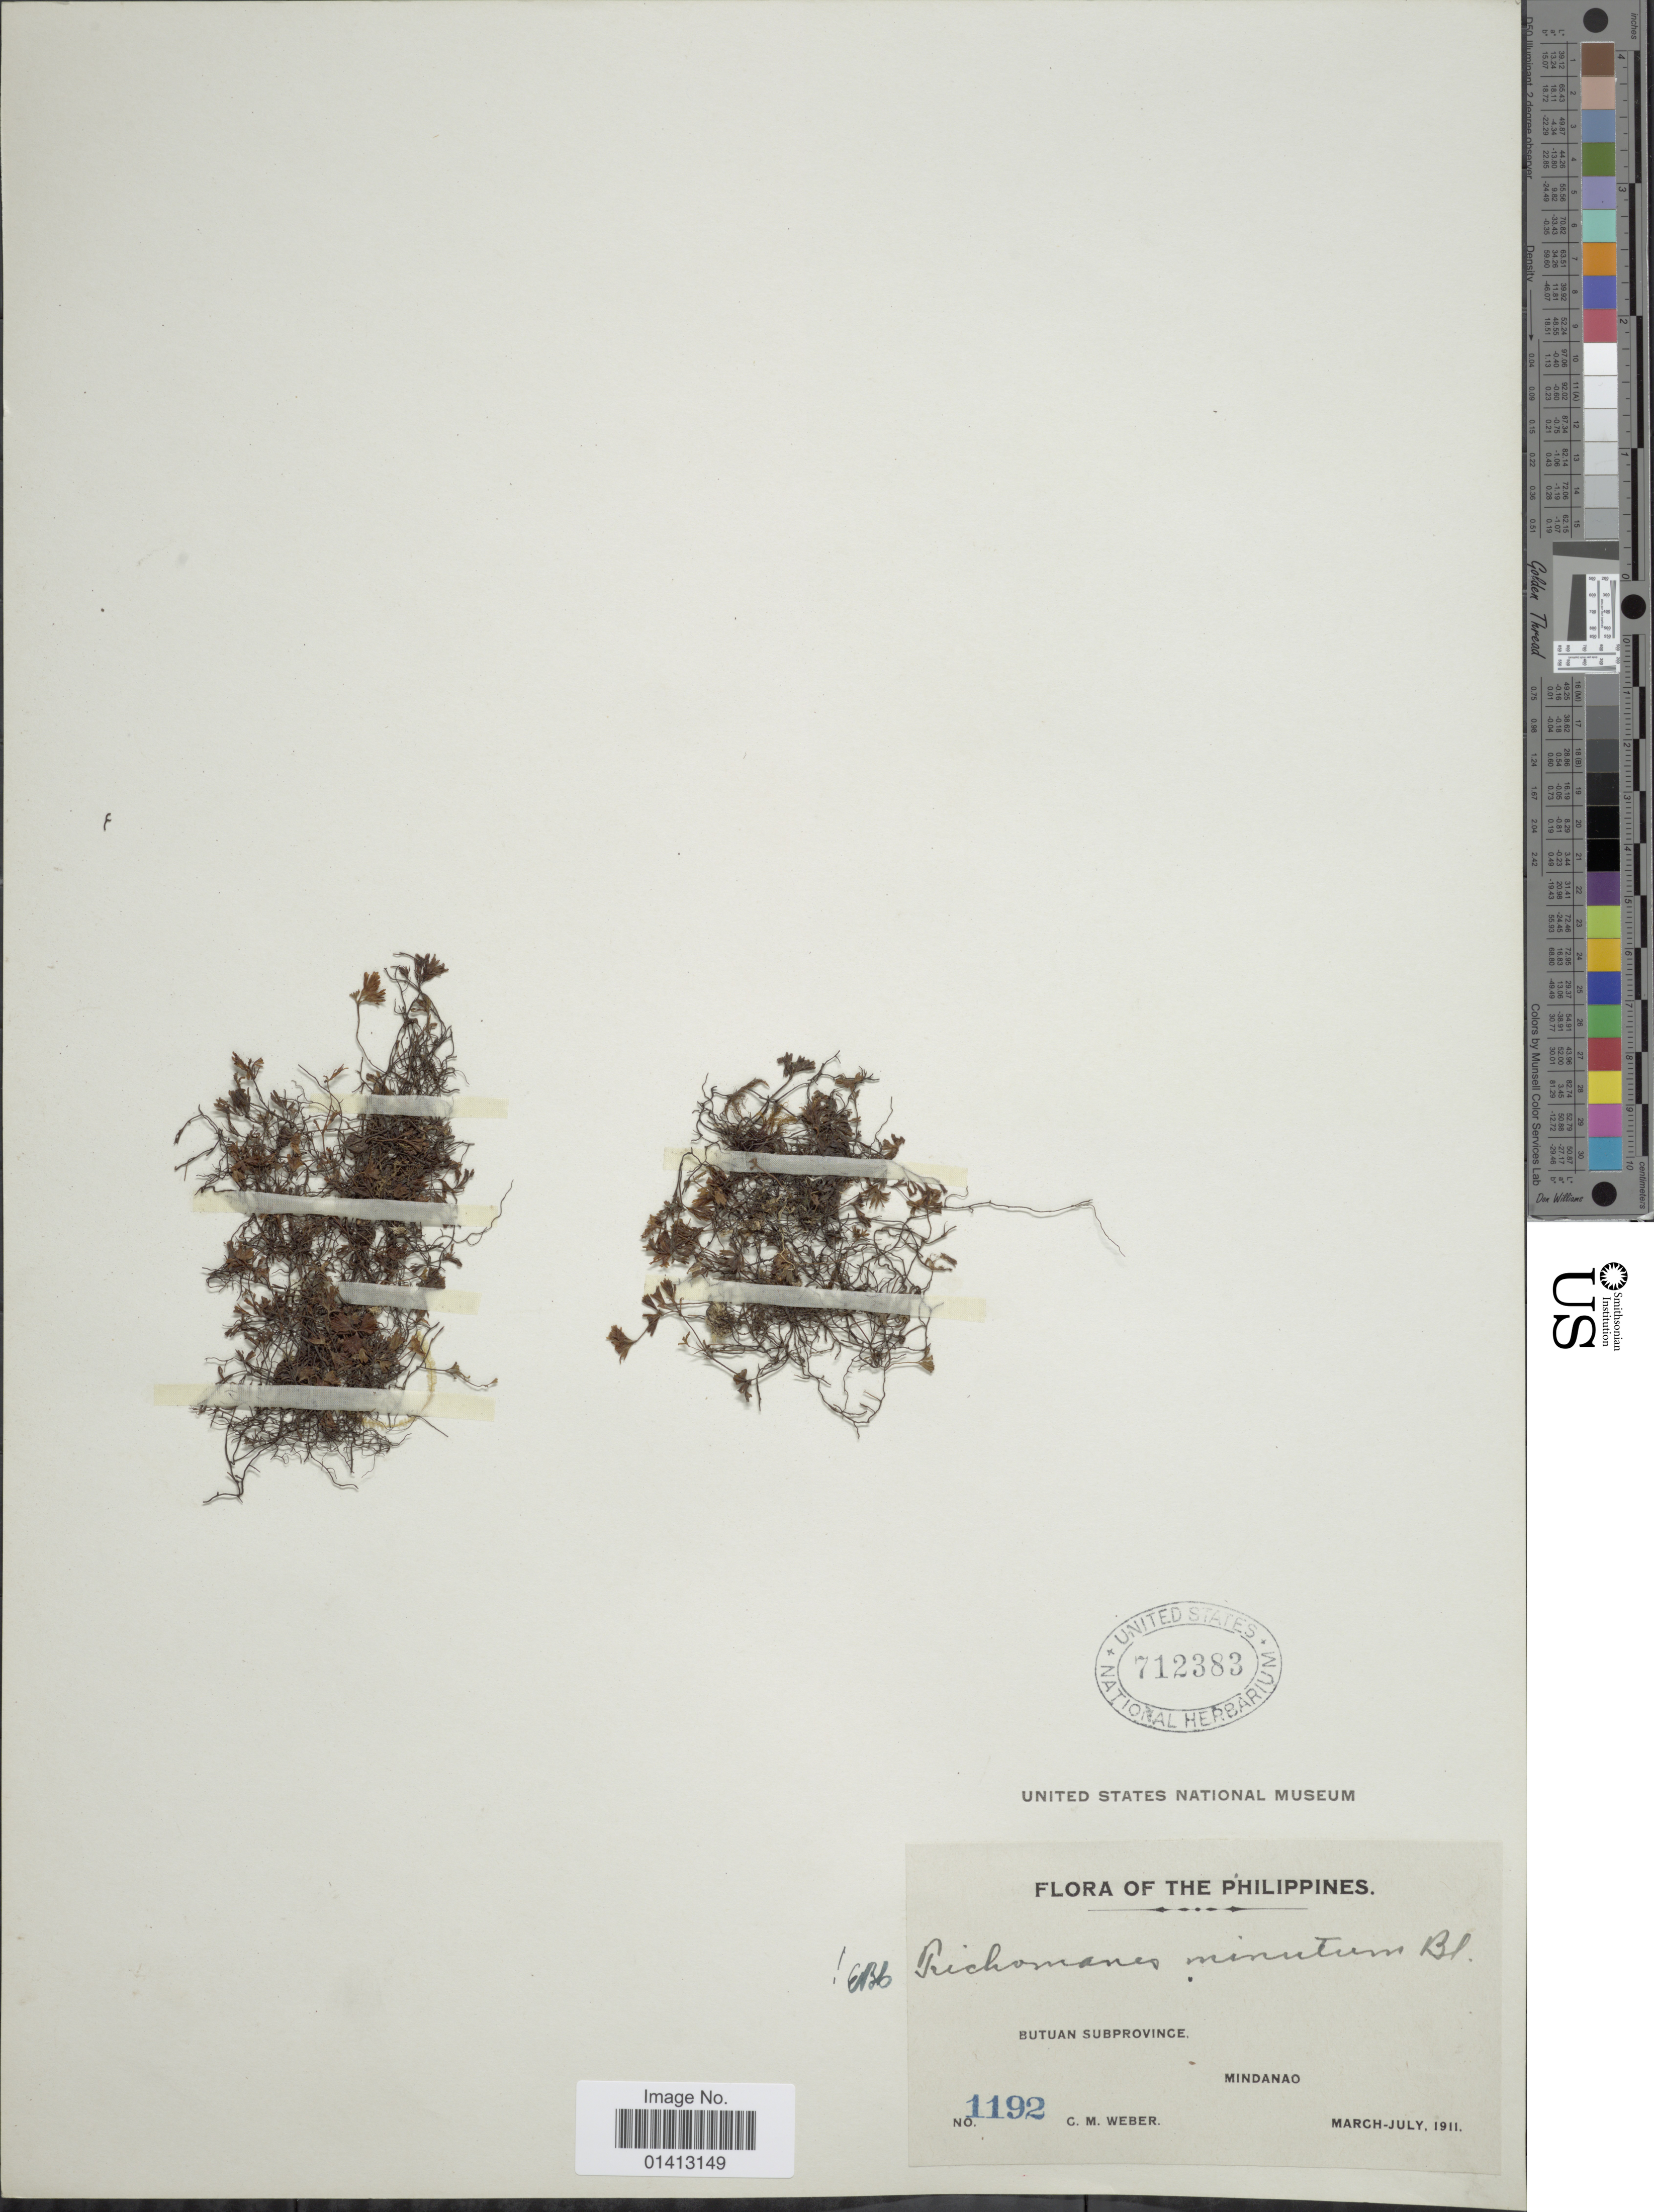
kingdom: Plantae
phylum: Tracheophyta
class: Polypodiopsida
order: Hymenophyllales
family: Hymenophyllaceae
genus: Crepidomanes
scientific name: Crepidomanes minutum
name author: (Blume) K. Iwats.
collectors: C. M. Weber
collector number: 1192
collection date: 1911-03/1911-07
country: Philippines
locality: Butuan Subprovince, Mindanao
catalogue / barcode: US 712383